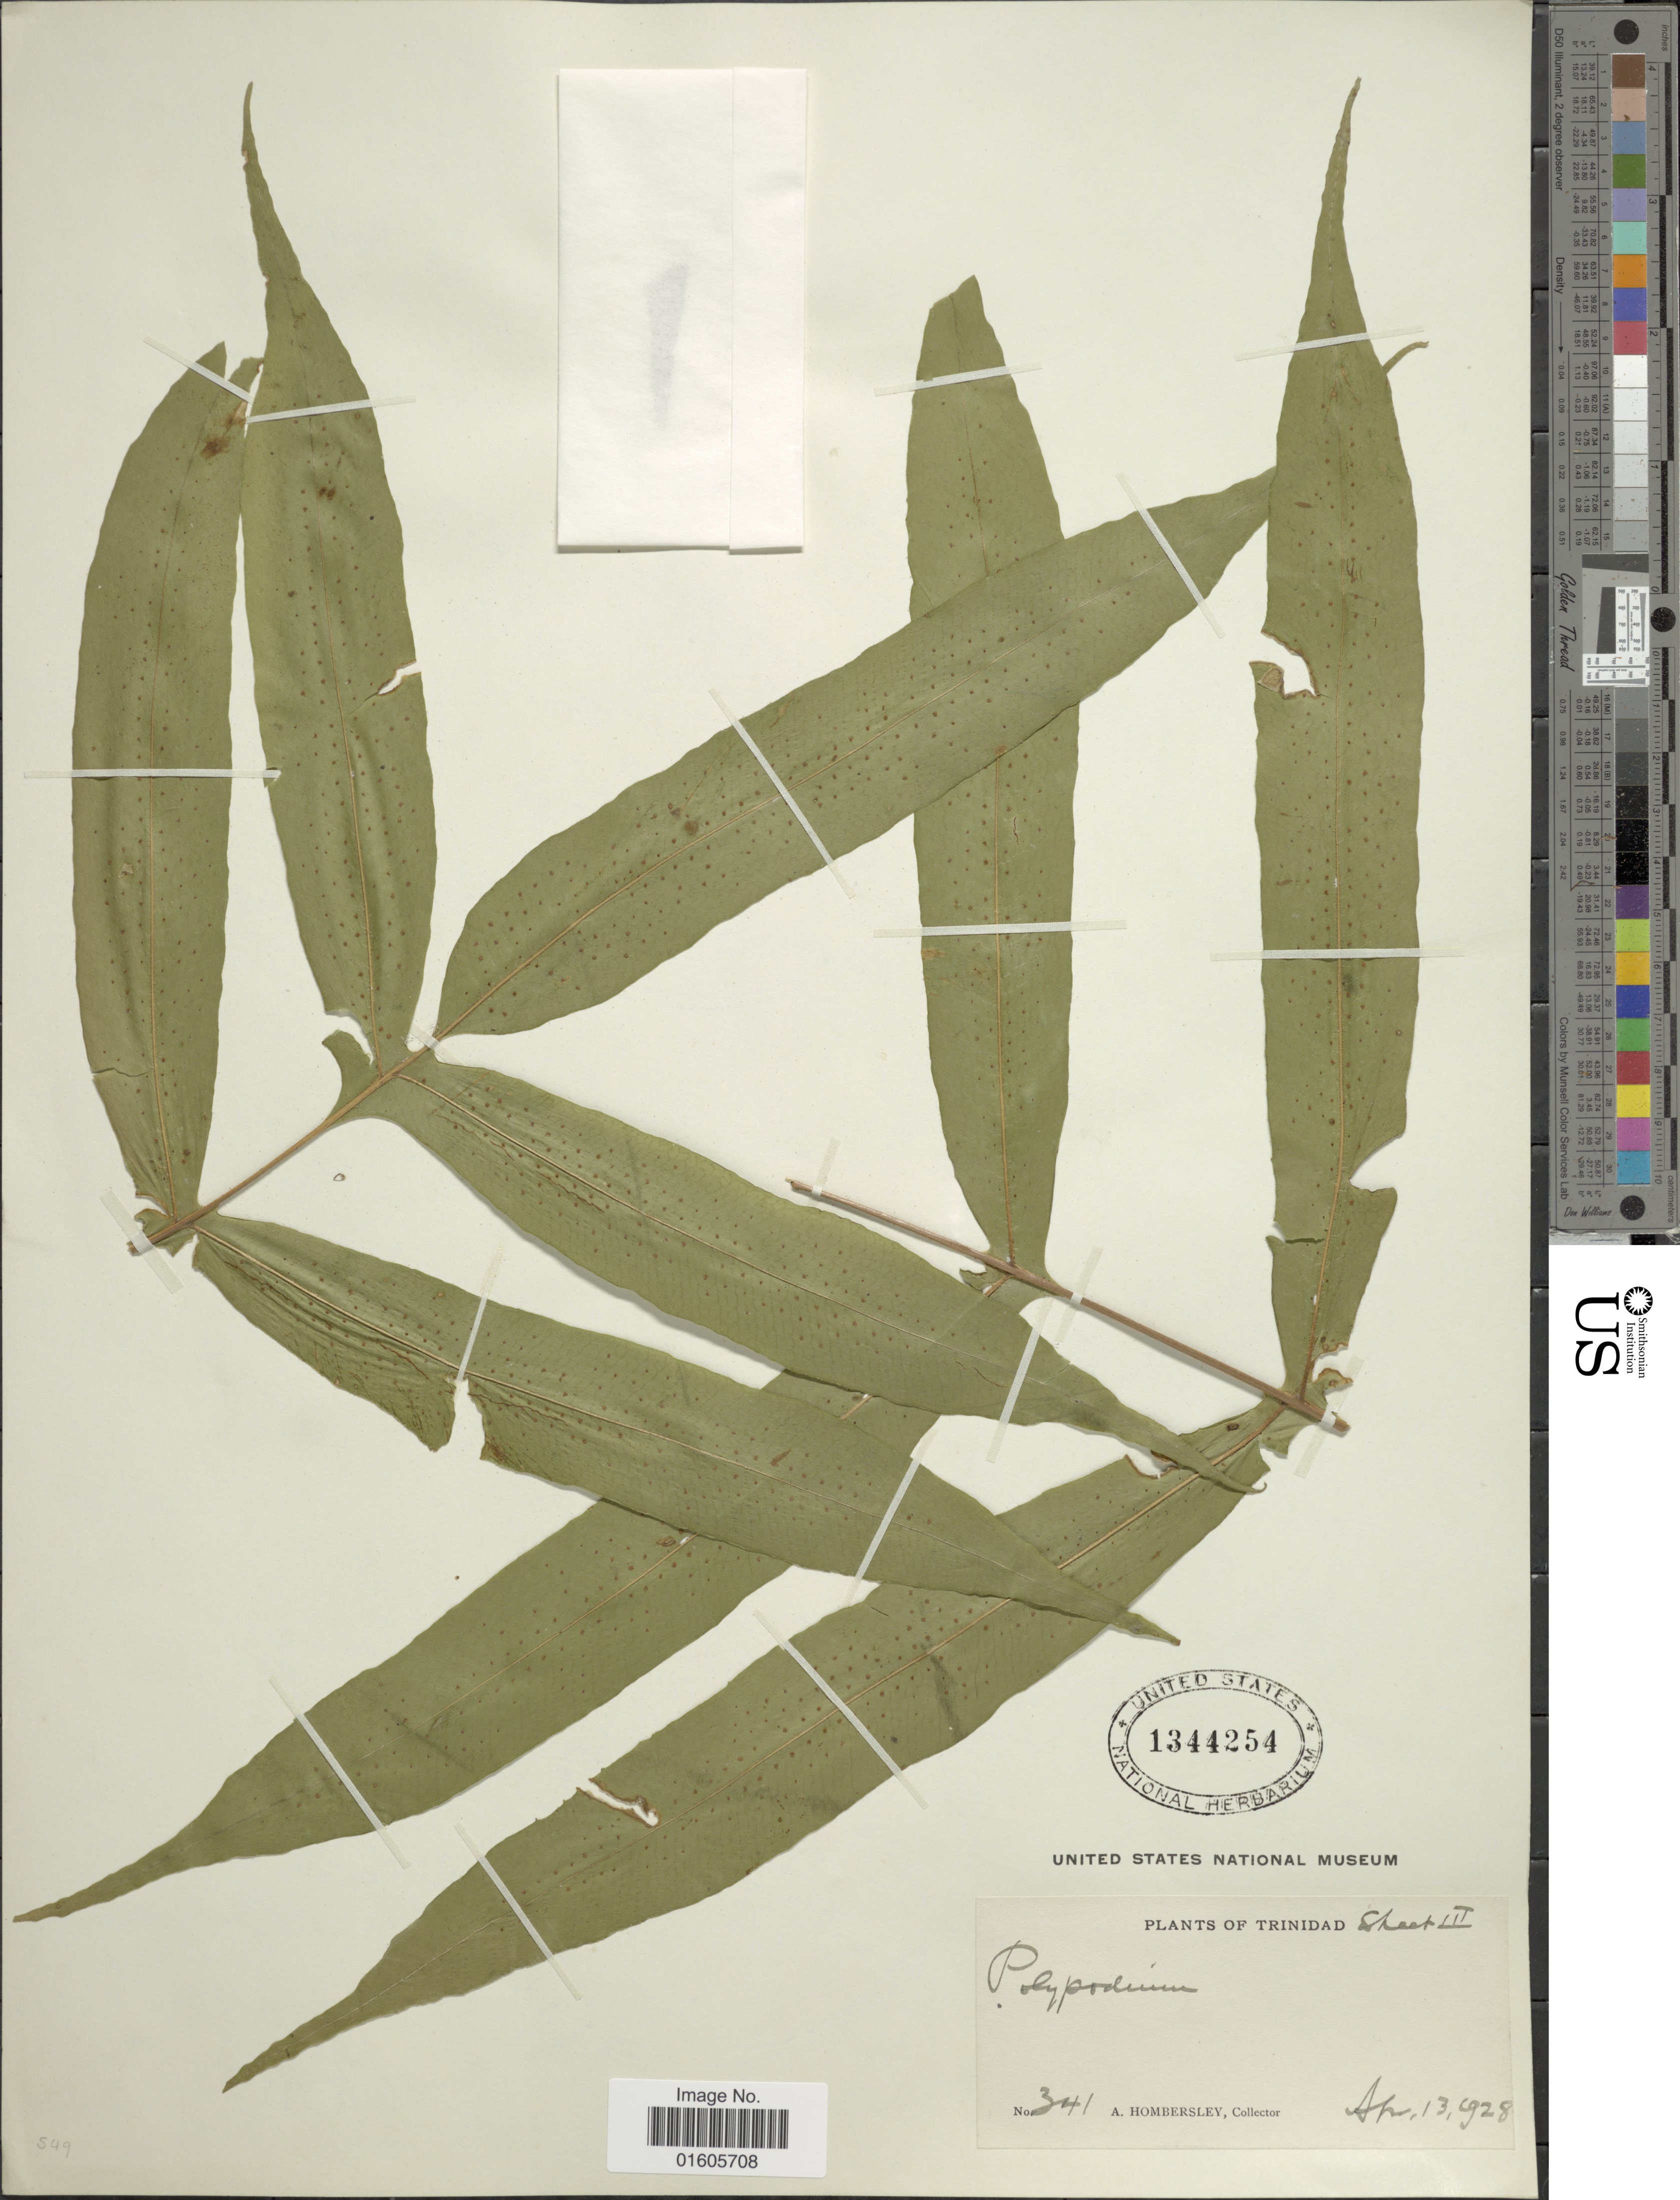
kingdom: Plantae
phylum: Tracheophyta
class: Polypodiopsida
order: Polypodiales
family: Polypodiaceae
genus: Serpocaulon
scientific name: Serpocaulon fraxinifolium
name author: (Jacq.) A.R. Sm.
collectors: A. Hombersley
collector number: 341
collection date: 1928-04-13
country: Trinidad and Tobago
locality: Trinidad.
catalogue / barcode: US 1344254